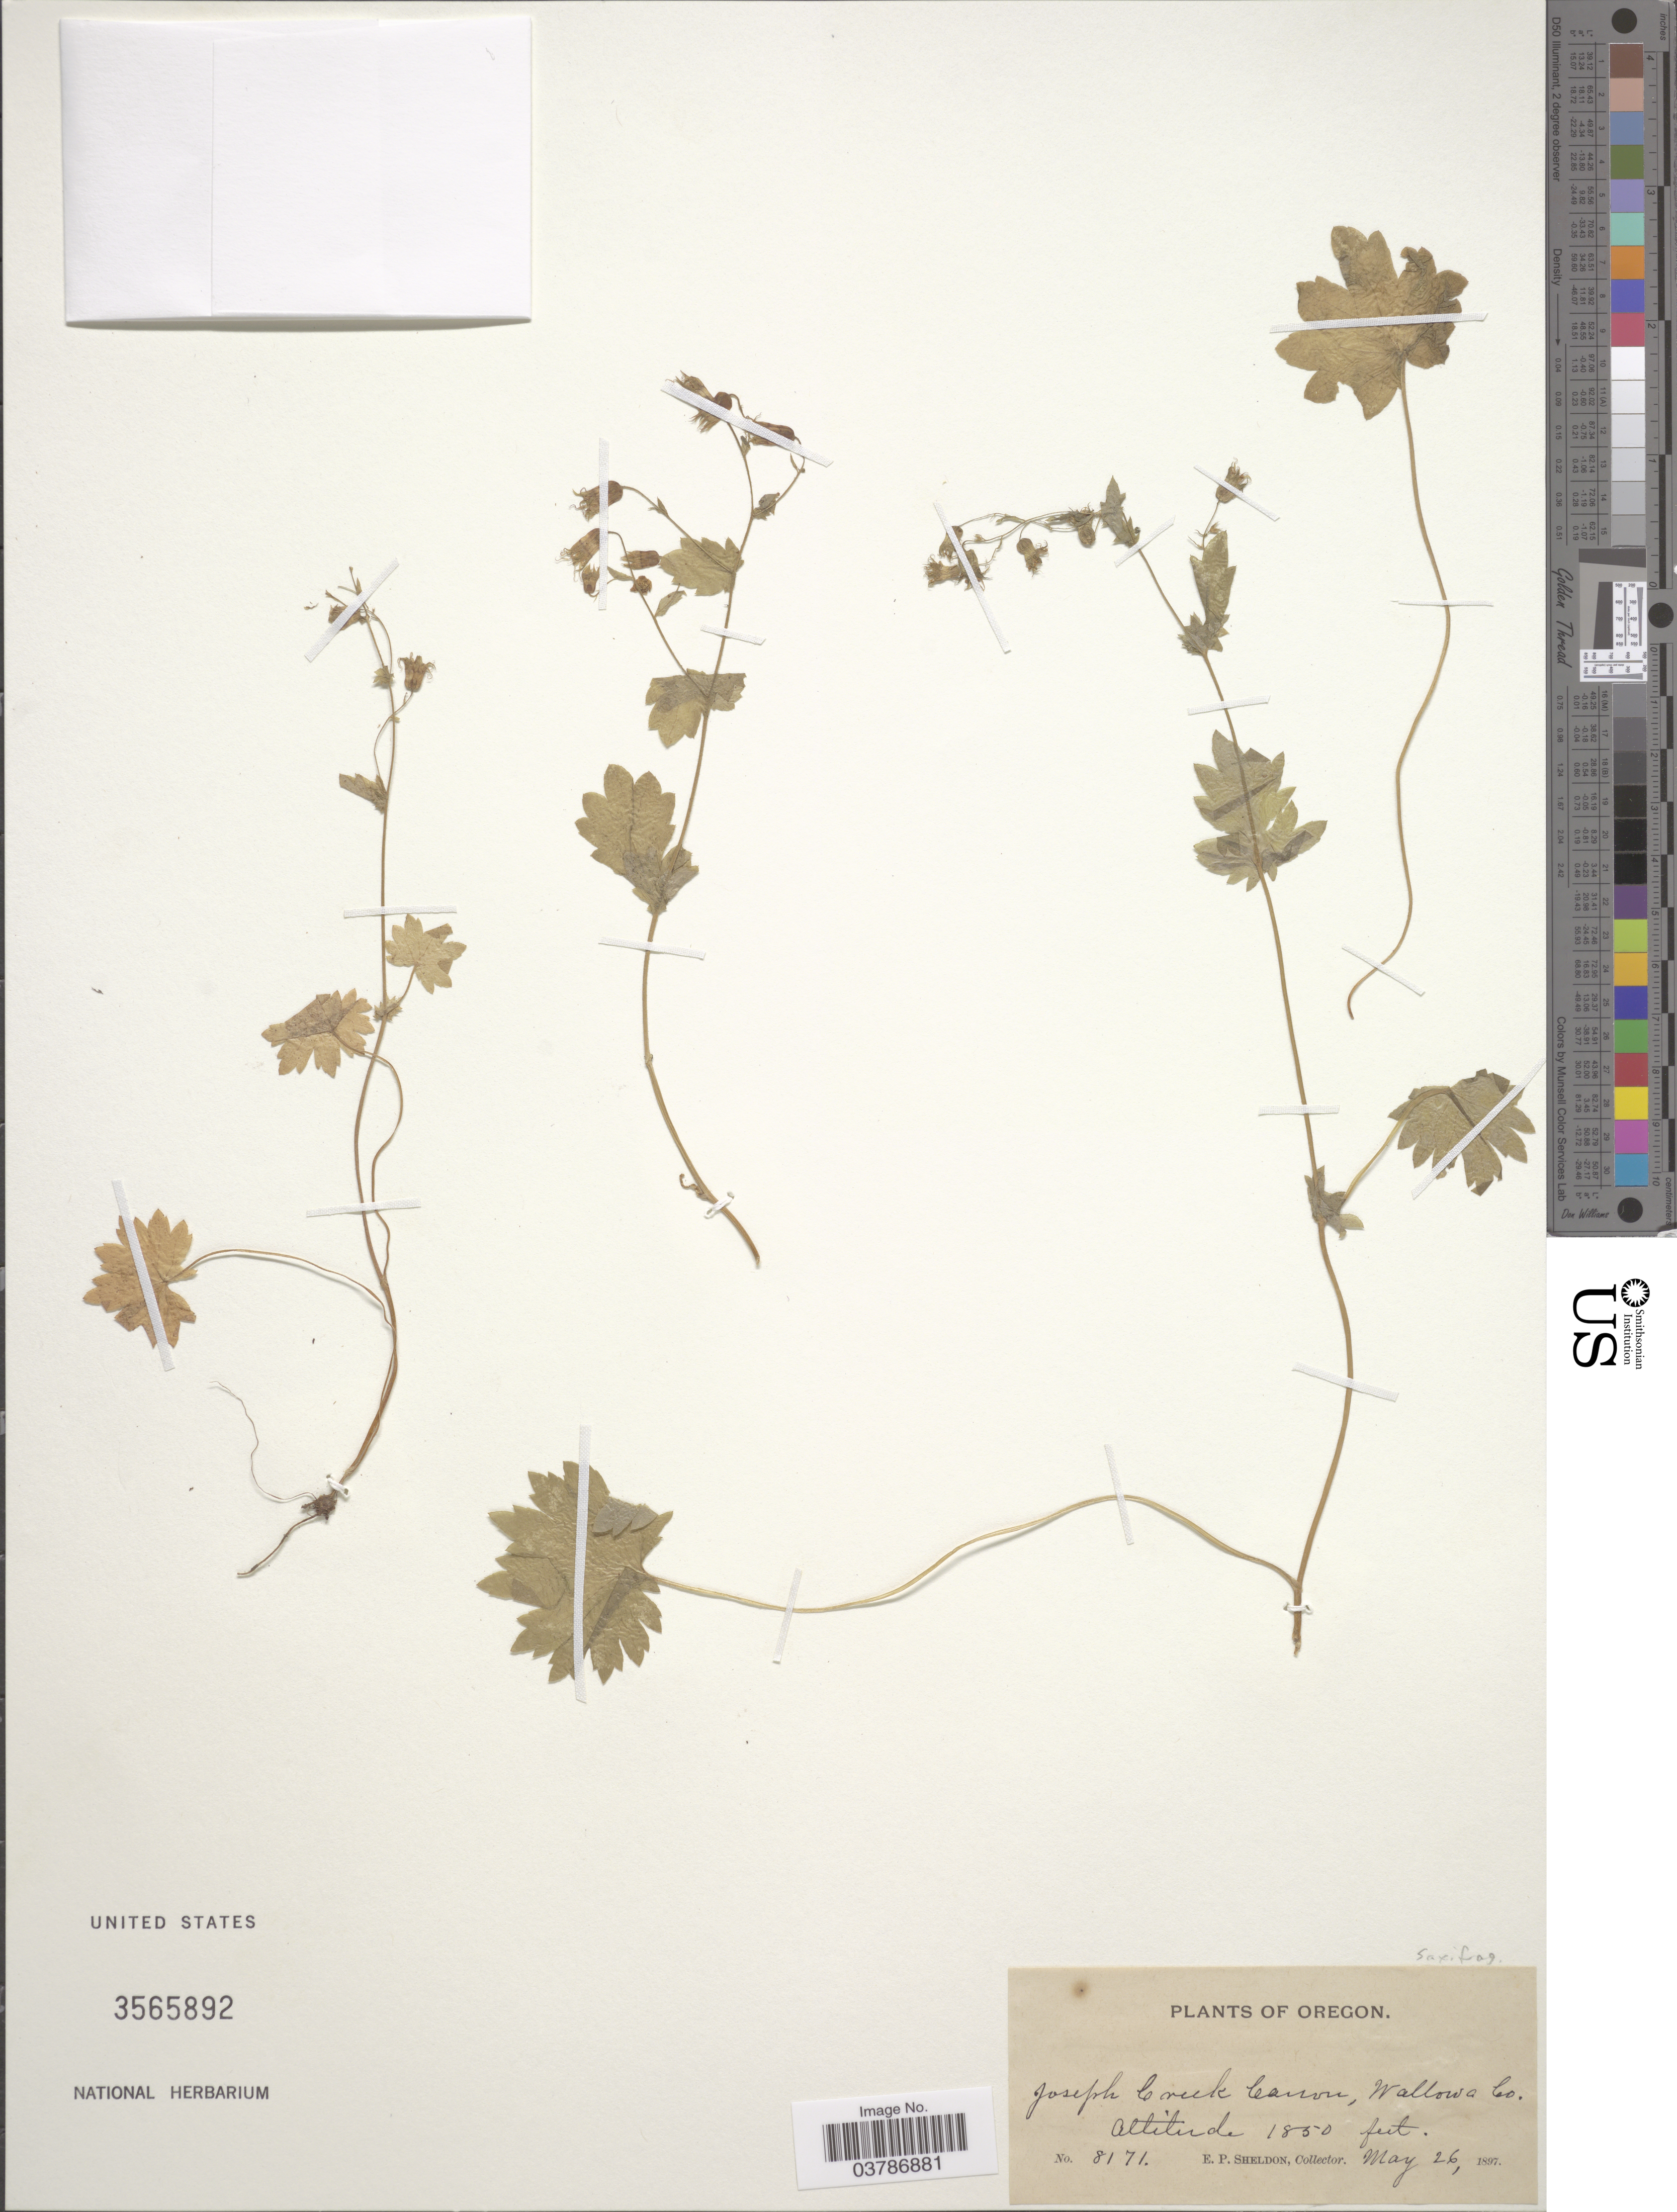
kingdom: Plantae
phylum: Tracheophyta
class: Magnoliopsida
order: Saxifragales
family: Saxifragaceae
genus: Bolandra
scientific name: Bolandra oregana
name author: S. Watson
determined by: Strong, Mark T., (BOT), Smithsonian Institution - National Museum of Natural History (UNITED STATES)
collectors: E. P. Sheldon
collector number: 8171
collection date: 1897-05-26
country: United States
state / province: Oregon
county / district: Wallowa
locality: Joseph Creek Canon, Wallowa Co.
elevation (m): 564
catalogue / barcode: US 3565892